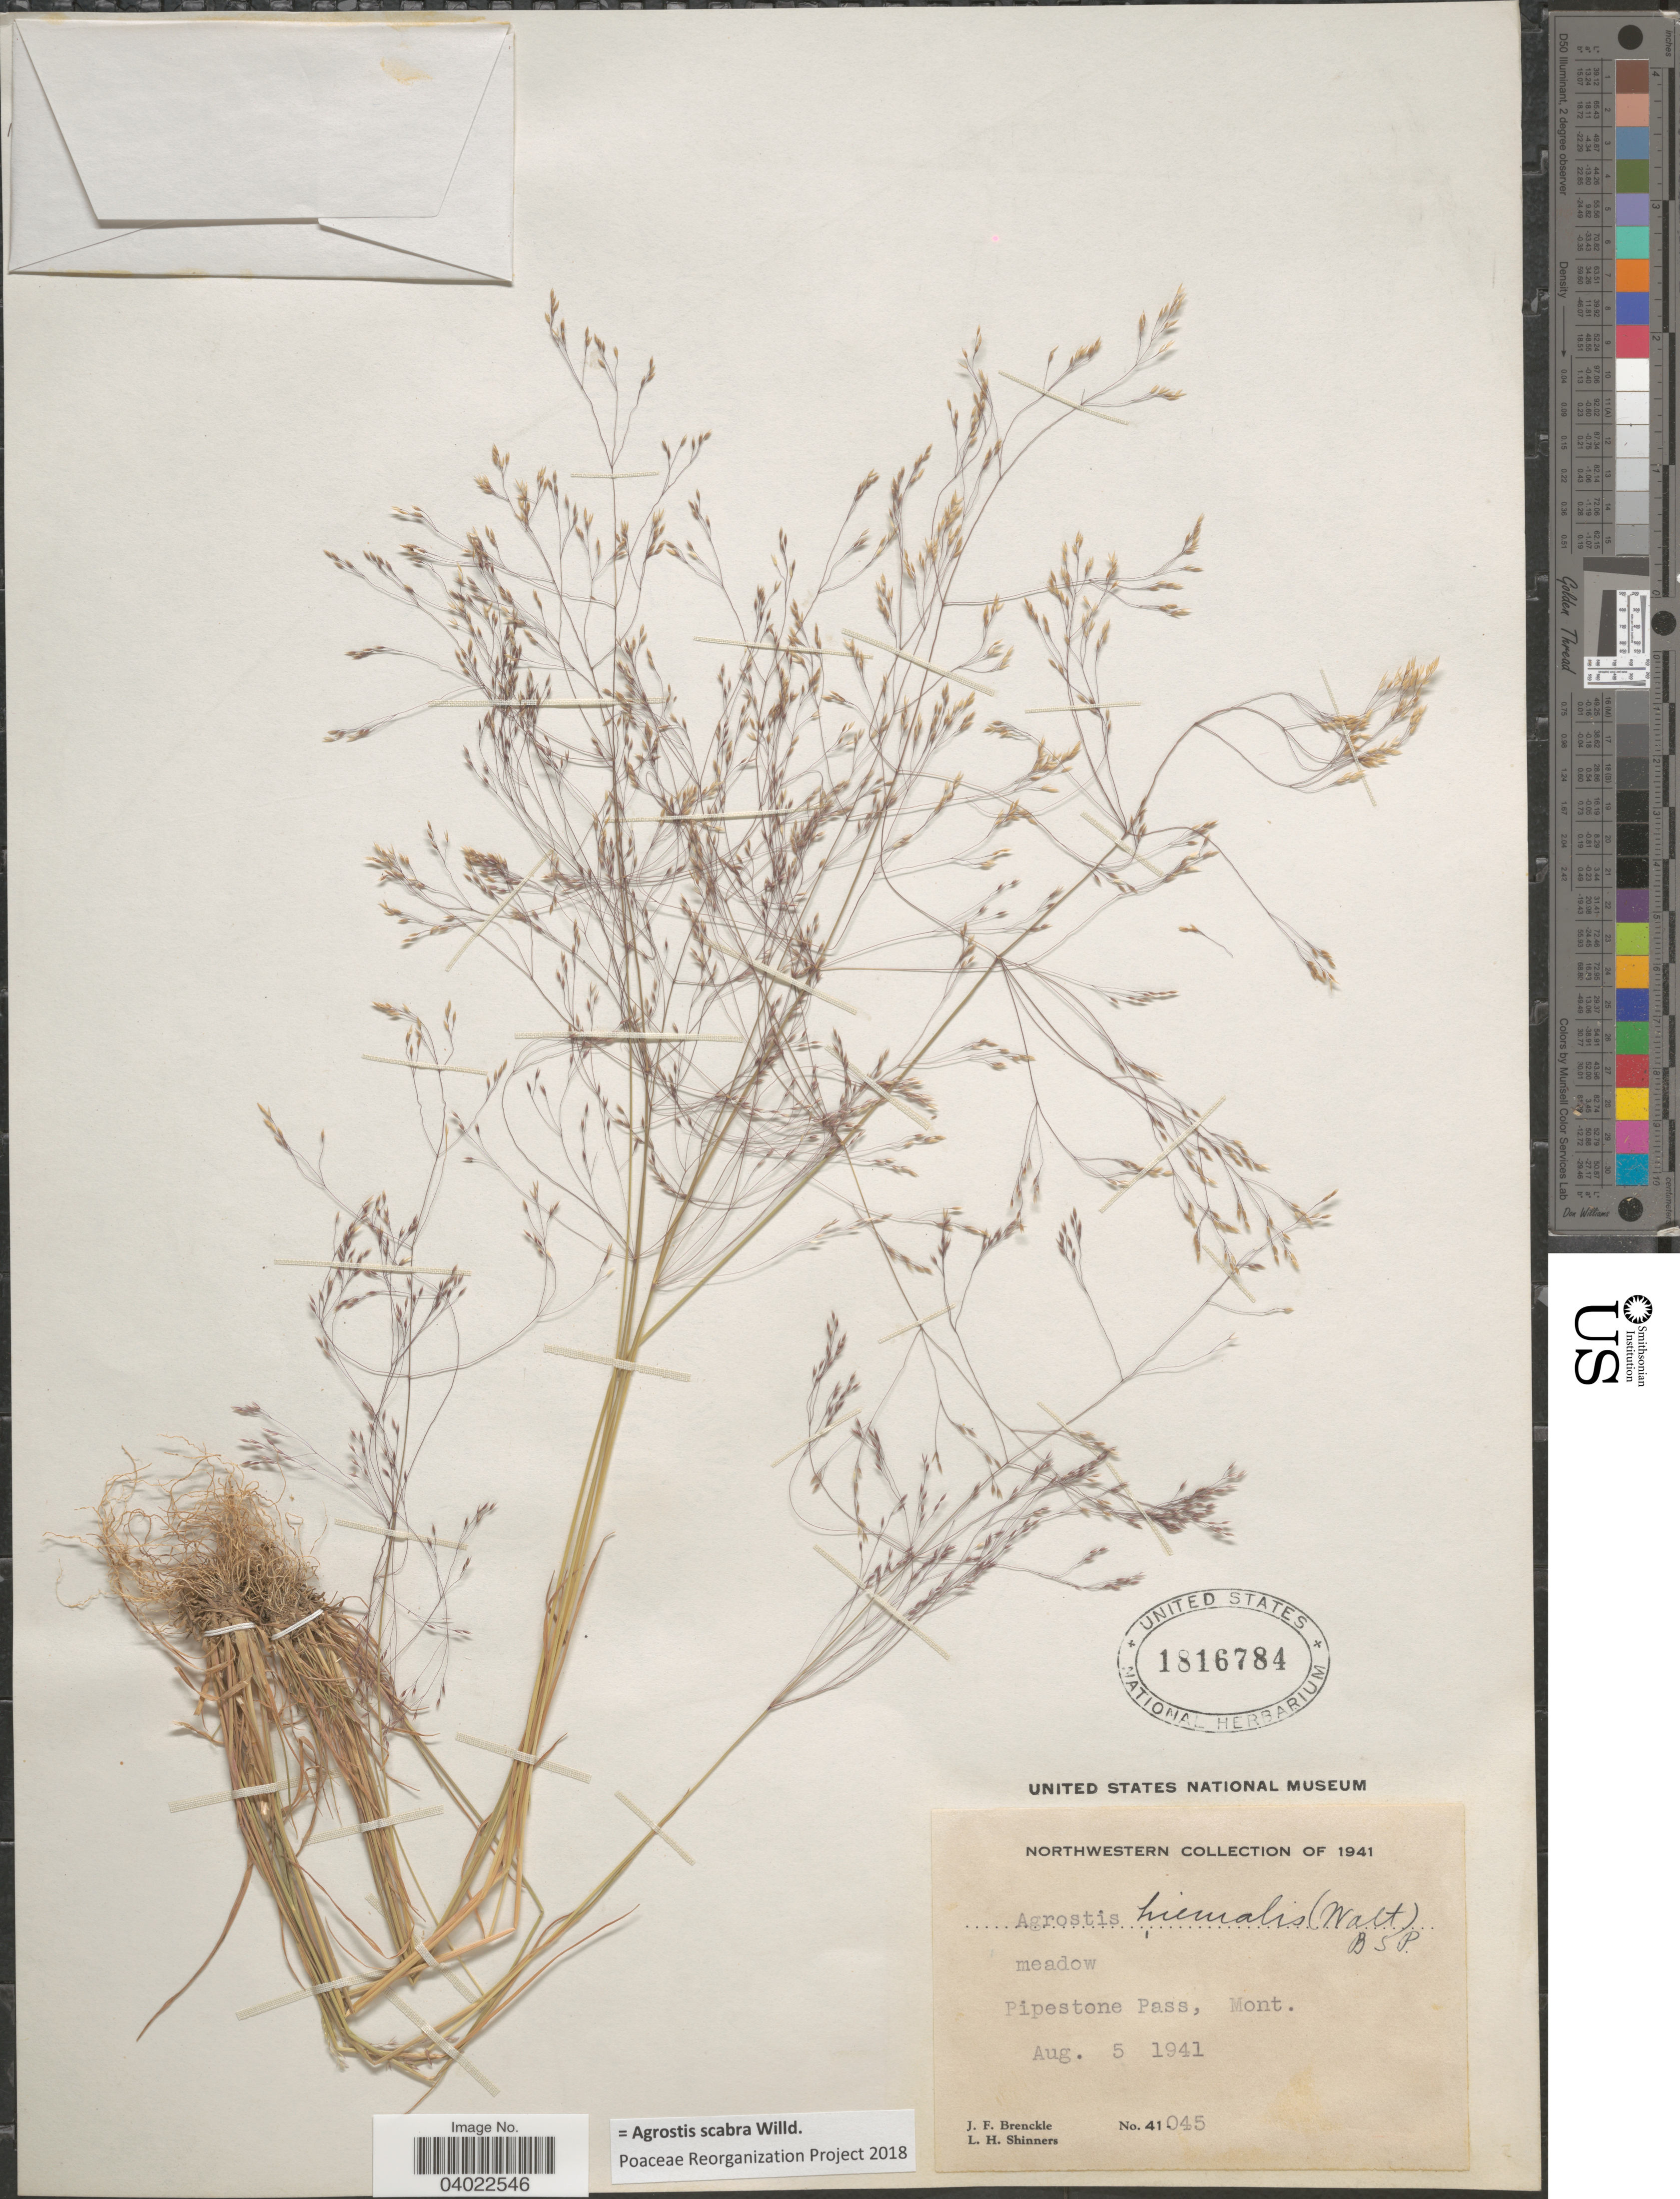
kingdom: Plantae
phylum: Tracheophyta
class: Liliopsida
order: Poales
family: Poaceae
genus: Agrostis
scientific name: Agrostis scabra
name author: Willd.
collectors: J. Brenckle & L. H. Shinners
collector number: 41045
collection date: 1941-08-05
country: United States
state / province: Montana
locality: Northwestern Collection. Pipestone Pass.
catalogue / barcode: US 1816784